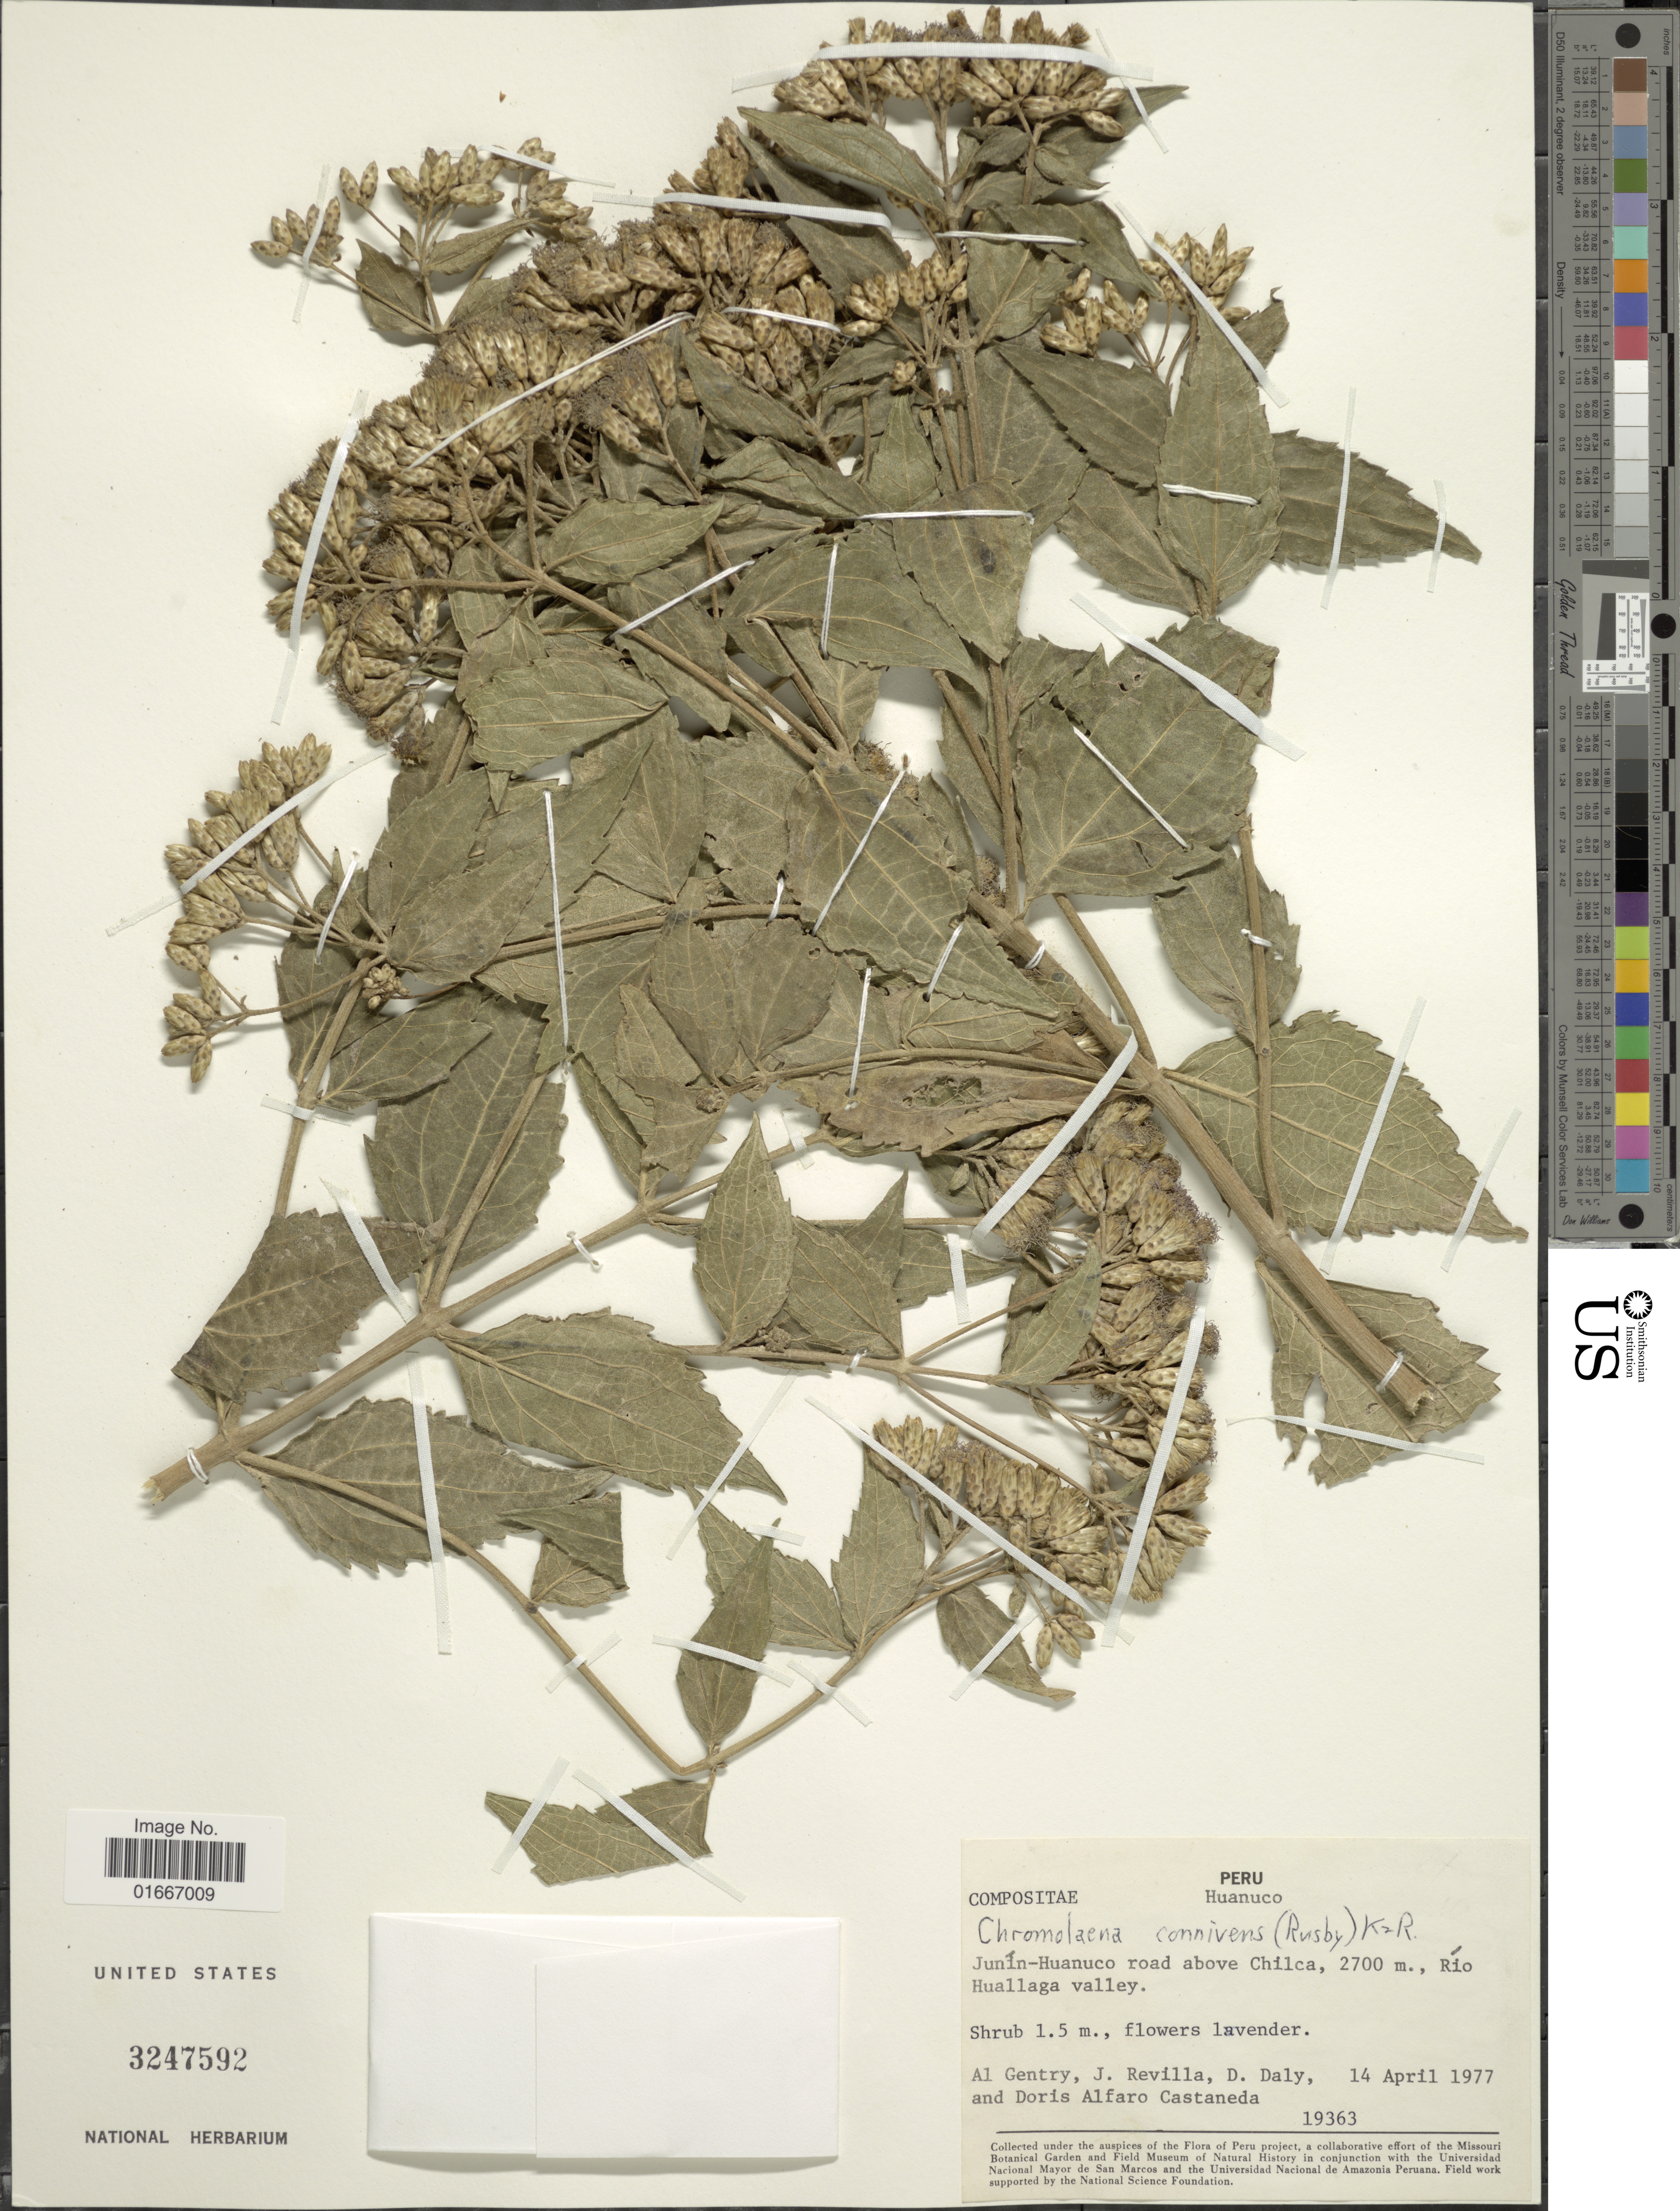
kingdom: Plantae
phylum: Tracheophyta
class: Magnoliopsida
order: Asterales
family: Asteraceae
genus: Chromolaena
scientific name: Chromolaena connivens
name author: (Rusby) R.M. King & H. Rob.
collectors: A. H. Gentry, J. Revilla, D. C. Daly & D. Castaneda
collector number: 19363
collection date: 1977-04-14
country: Peru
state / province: Huánuco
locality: Junin-Huanuco road above Chilca, Rio Huallaga valley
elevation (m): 2700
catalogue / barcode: US 3247592